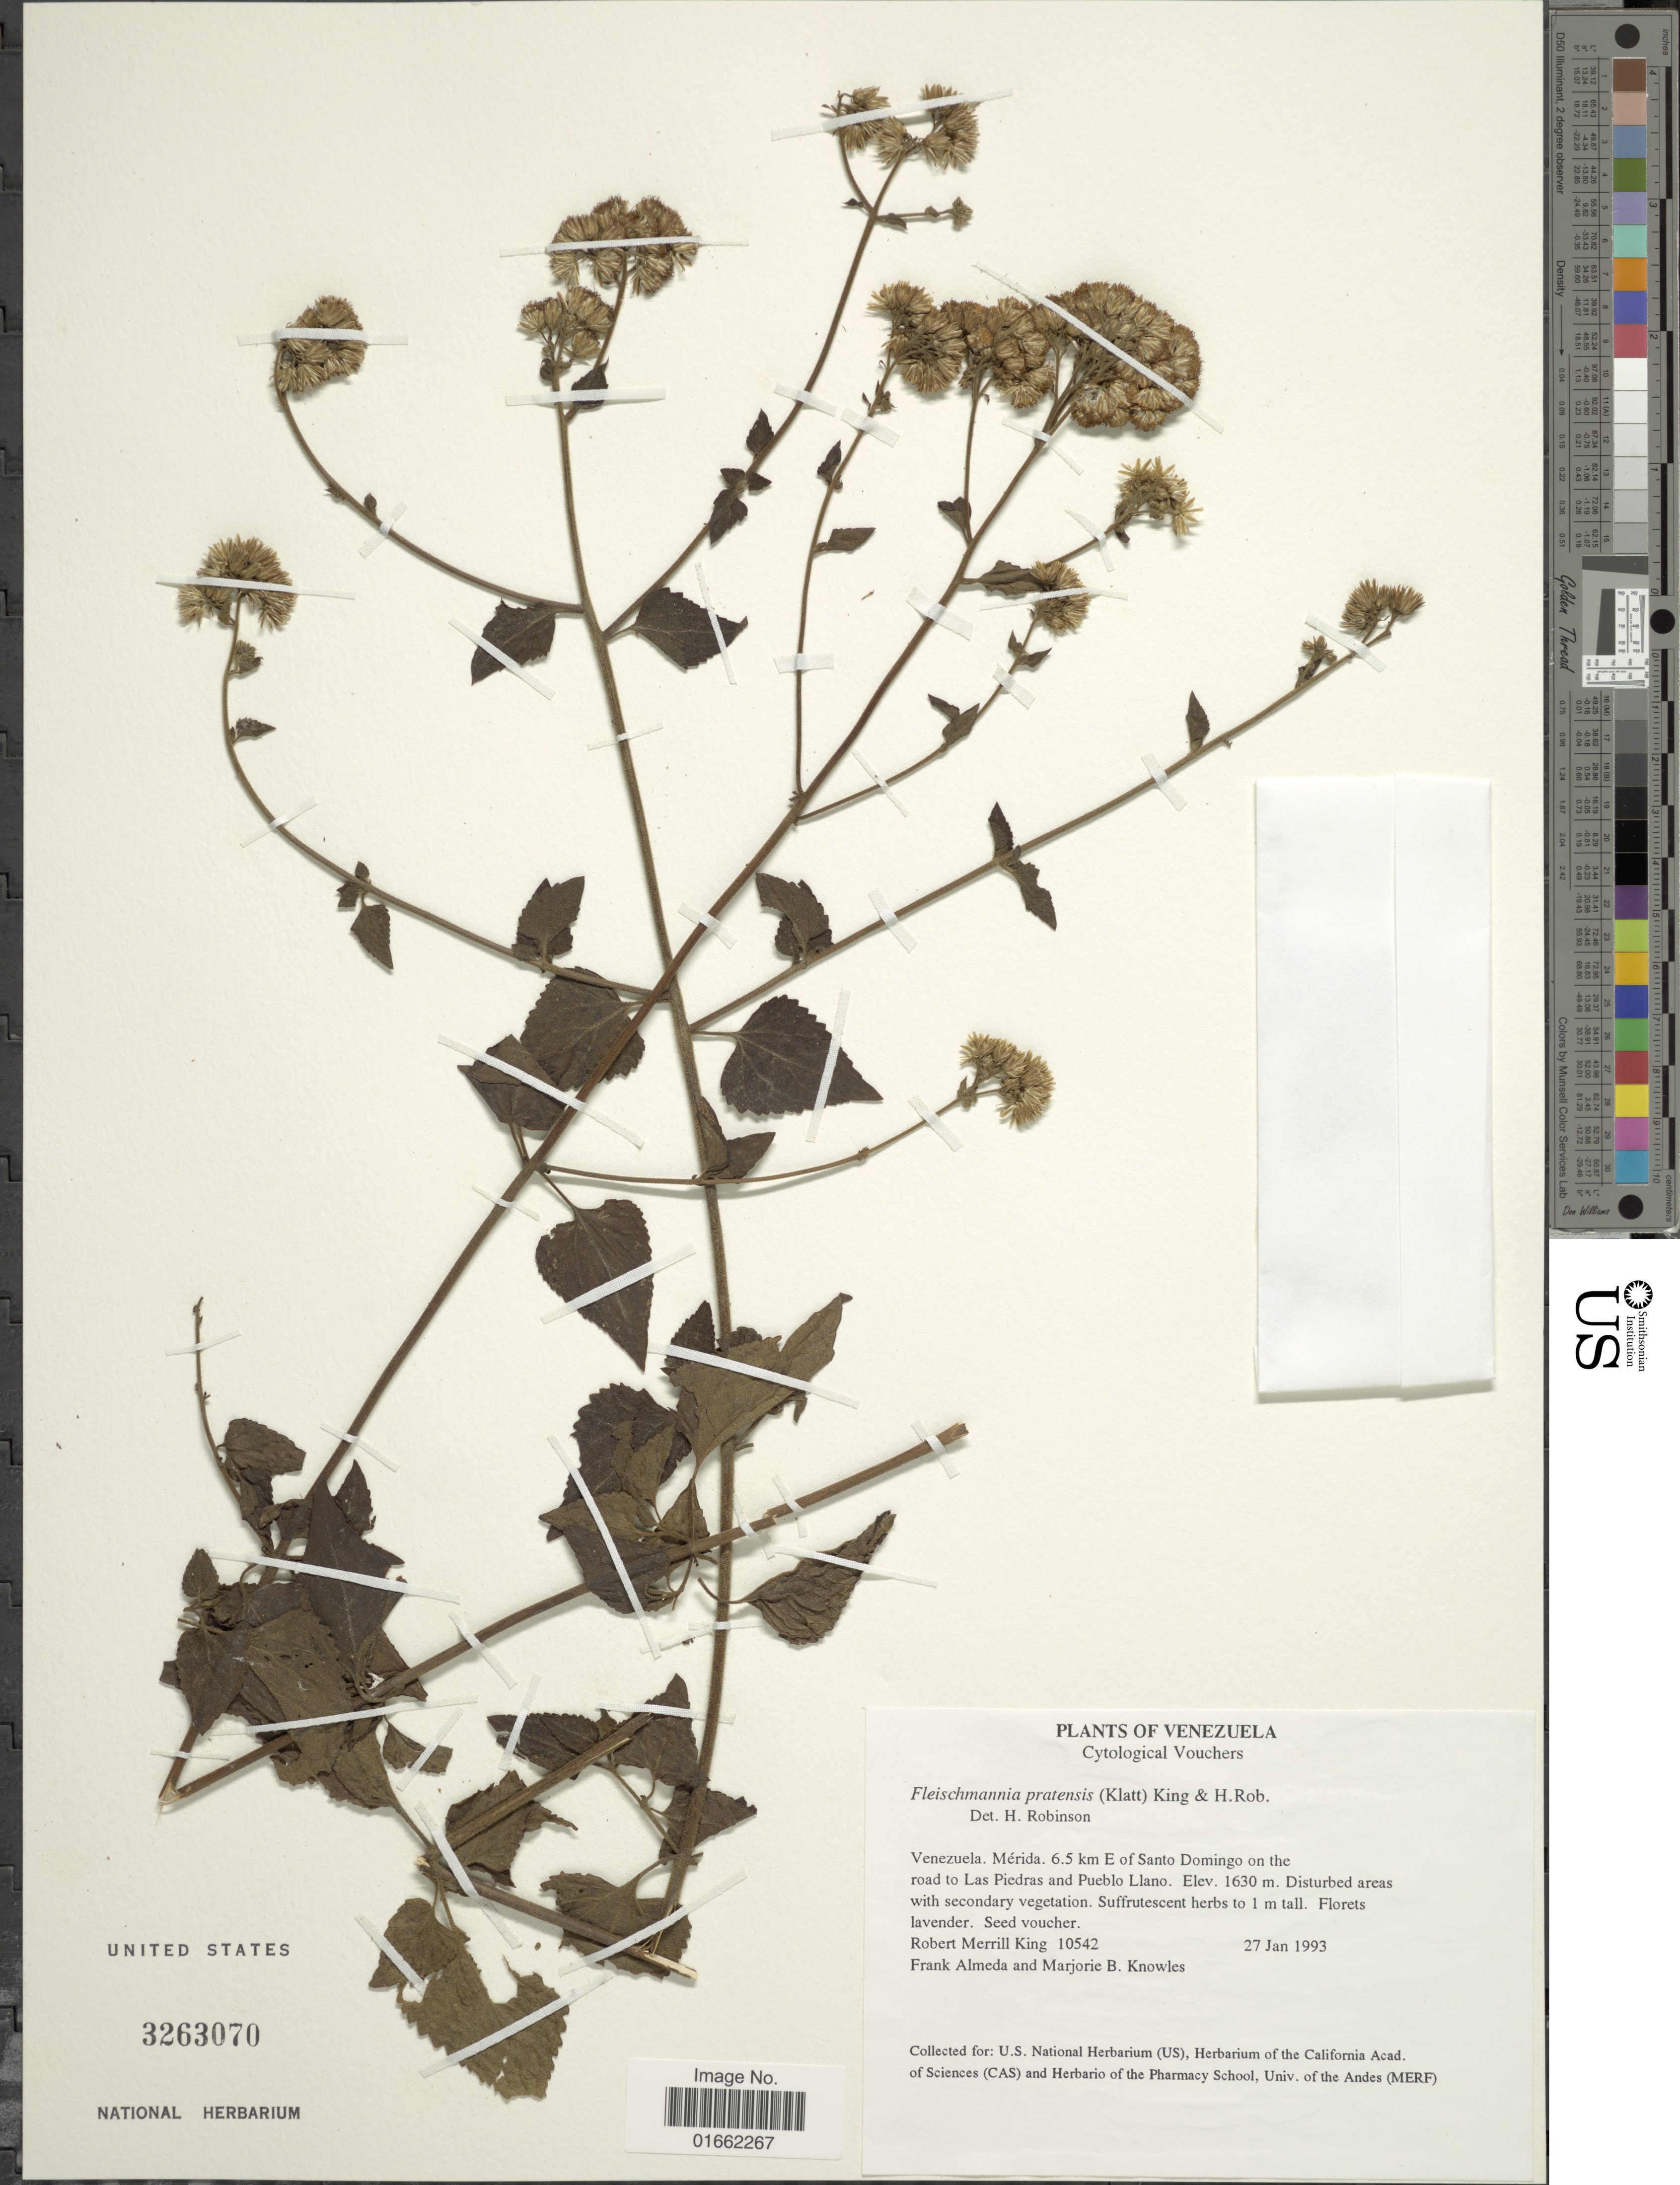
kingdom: Plantae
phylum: Tracheophyta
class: Magnoliopsida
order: Asterales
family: Asteraceae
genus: Fleischmannia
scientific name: Fleischmannia pratensis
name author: (Klatt) R.M. King & H. Rob.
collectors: R. M. King, F. Almeda & M. B. Knowles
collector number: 10542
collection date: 1993-01-27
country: Venezuela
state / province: Mérida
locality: Venezuela. Mérida. 6.5 km E of Santo Domingo on the road to Las Piedras and Pueblo Llano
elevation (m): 1630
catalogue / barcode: US 3263070